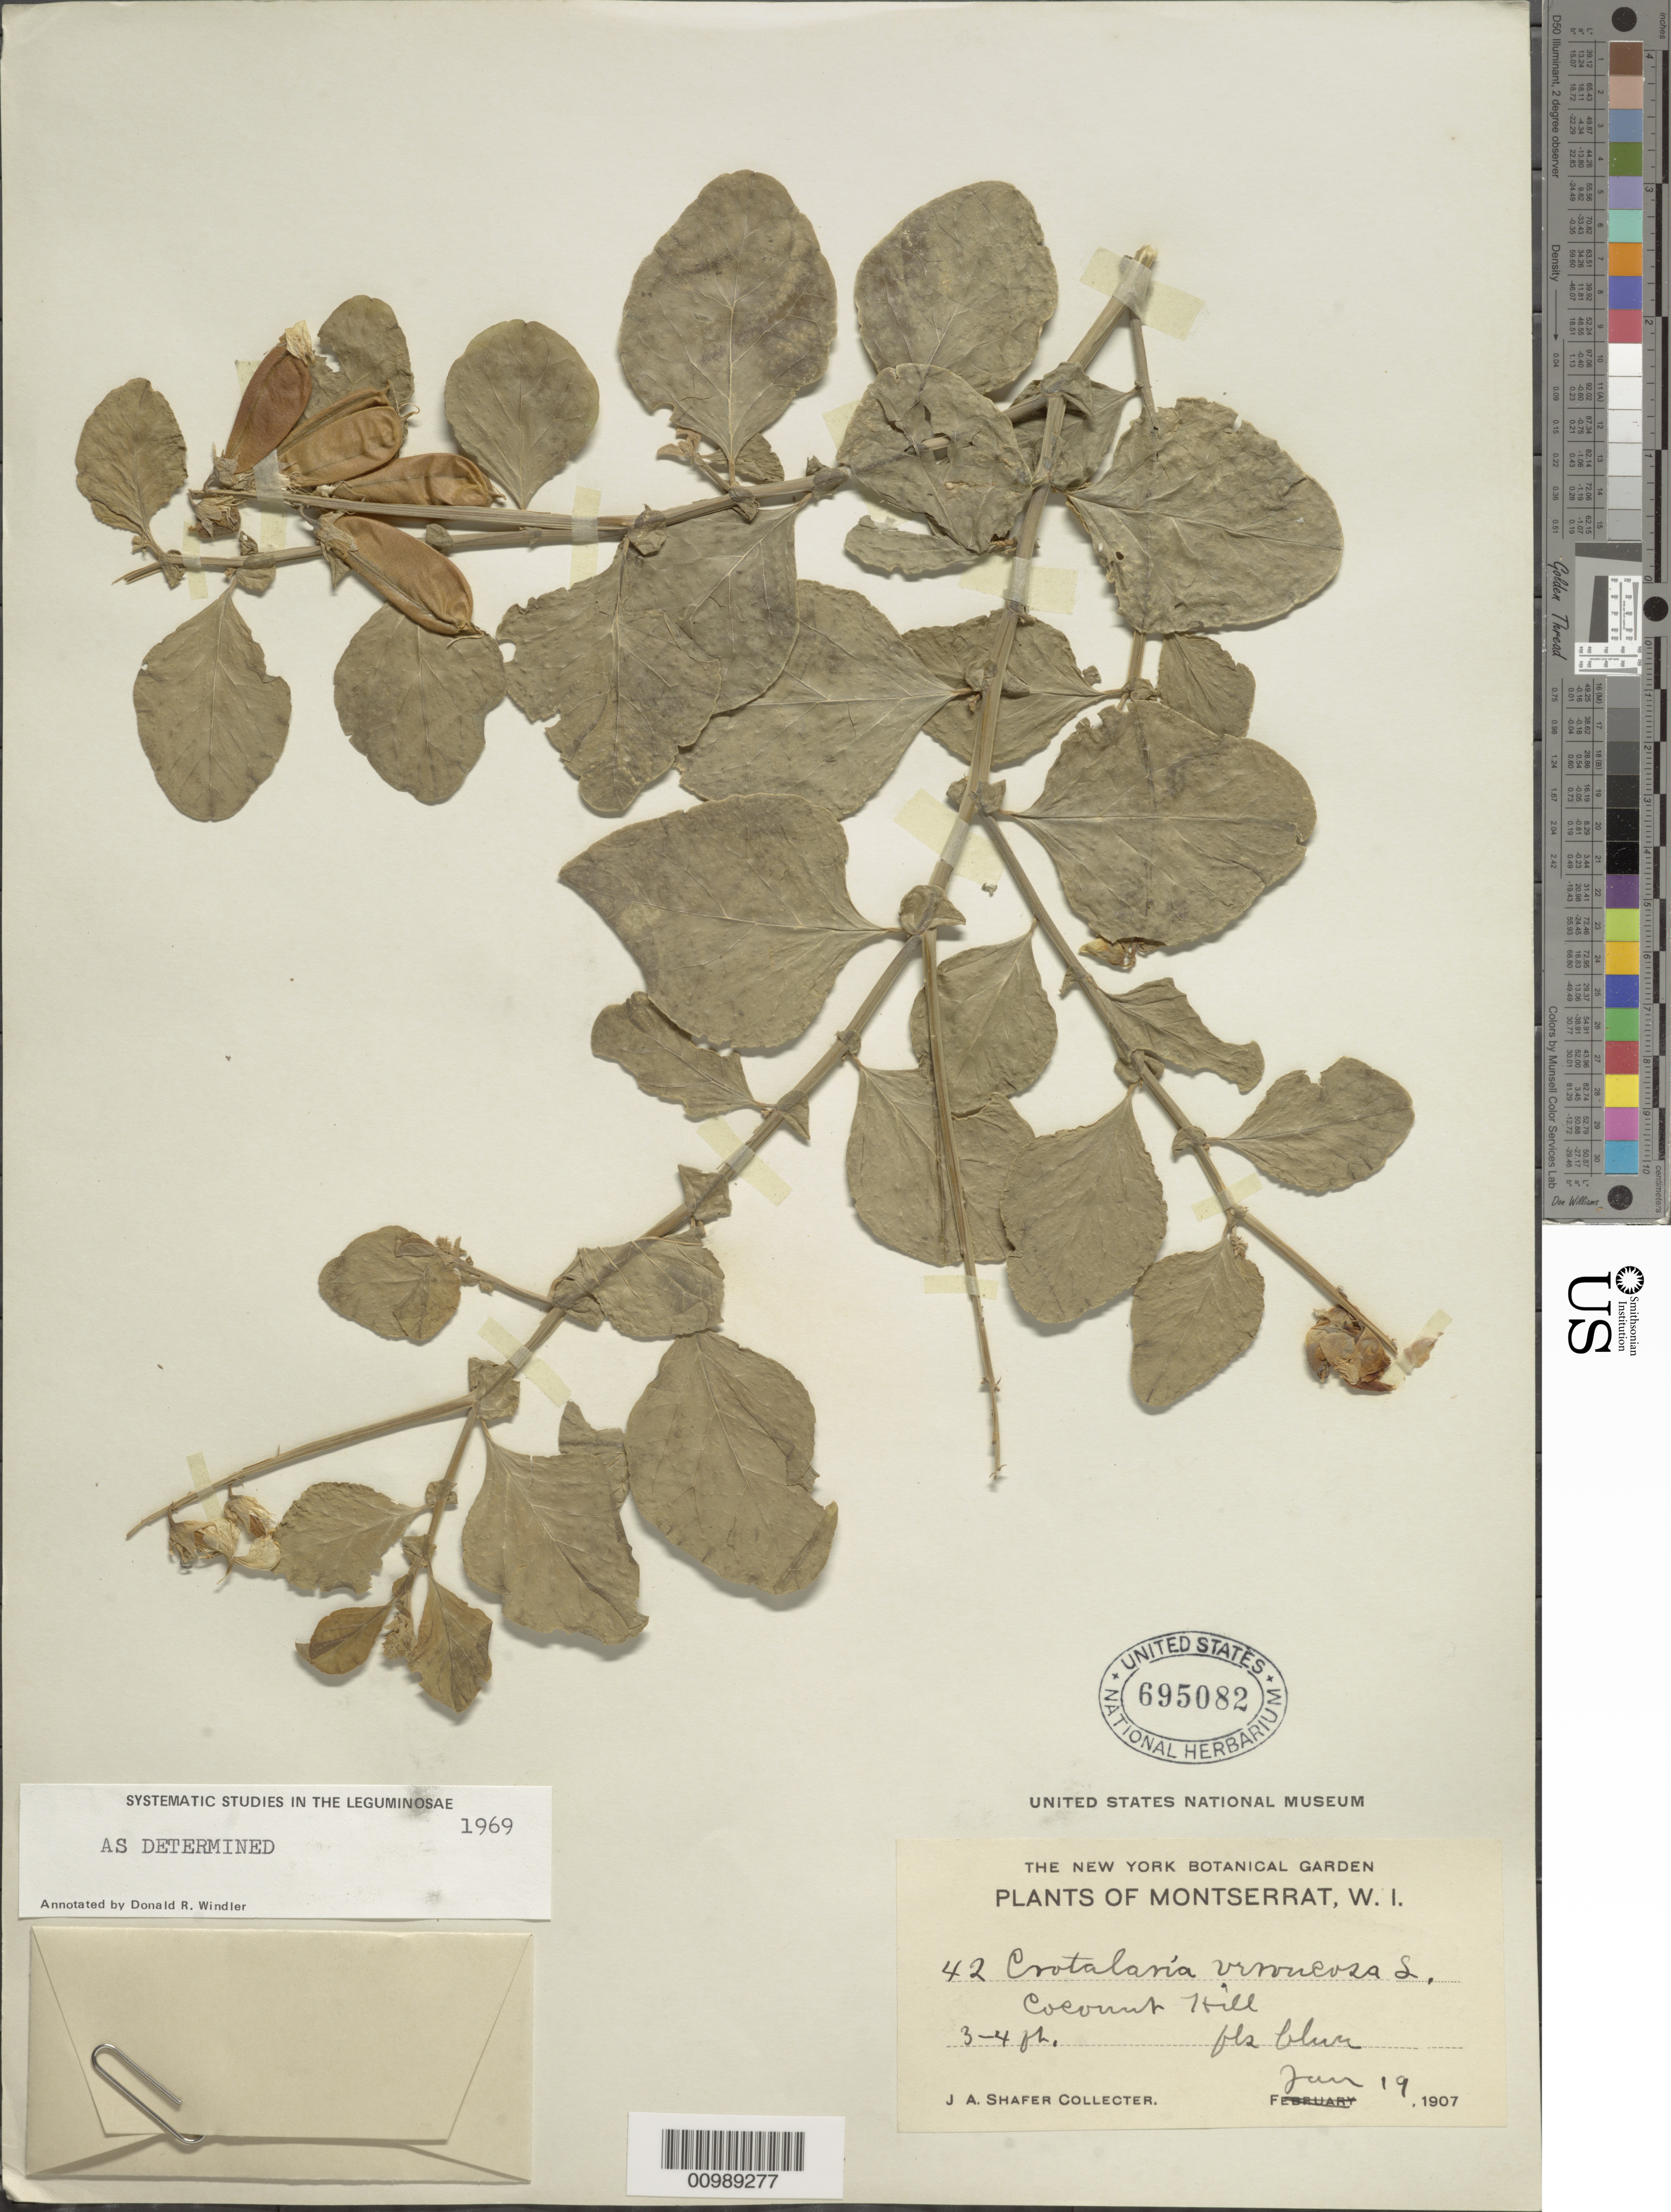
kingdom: Plantae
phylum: Tracheophyta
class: Magnoliopsida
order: Fabales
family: Fabaceae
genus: Crotalaria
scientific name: Crotalaria verrucosa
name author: L.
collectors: J. A. Shafer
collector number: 42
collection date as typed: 19 Jan 1907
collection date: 1907-01-19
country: Montserrat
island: Montserrat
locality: Coevumh Hill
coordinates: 0 N, 0 E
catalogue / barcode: US 695082